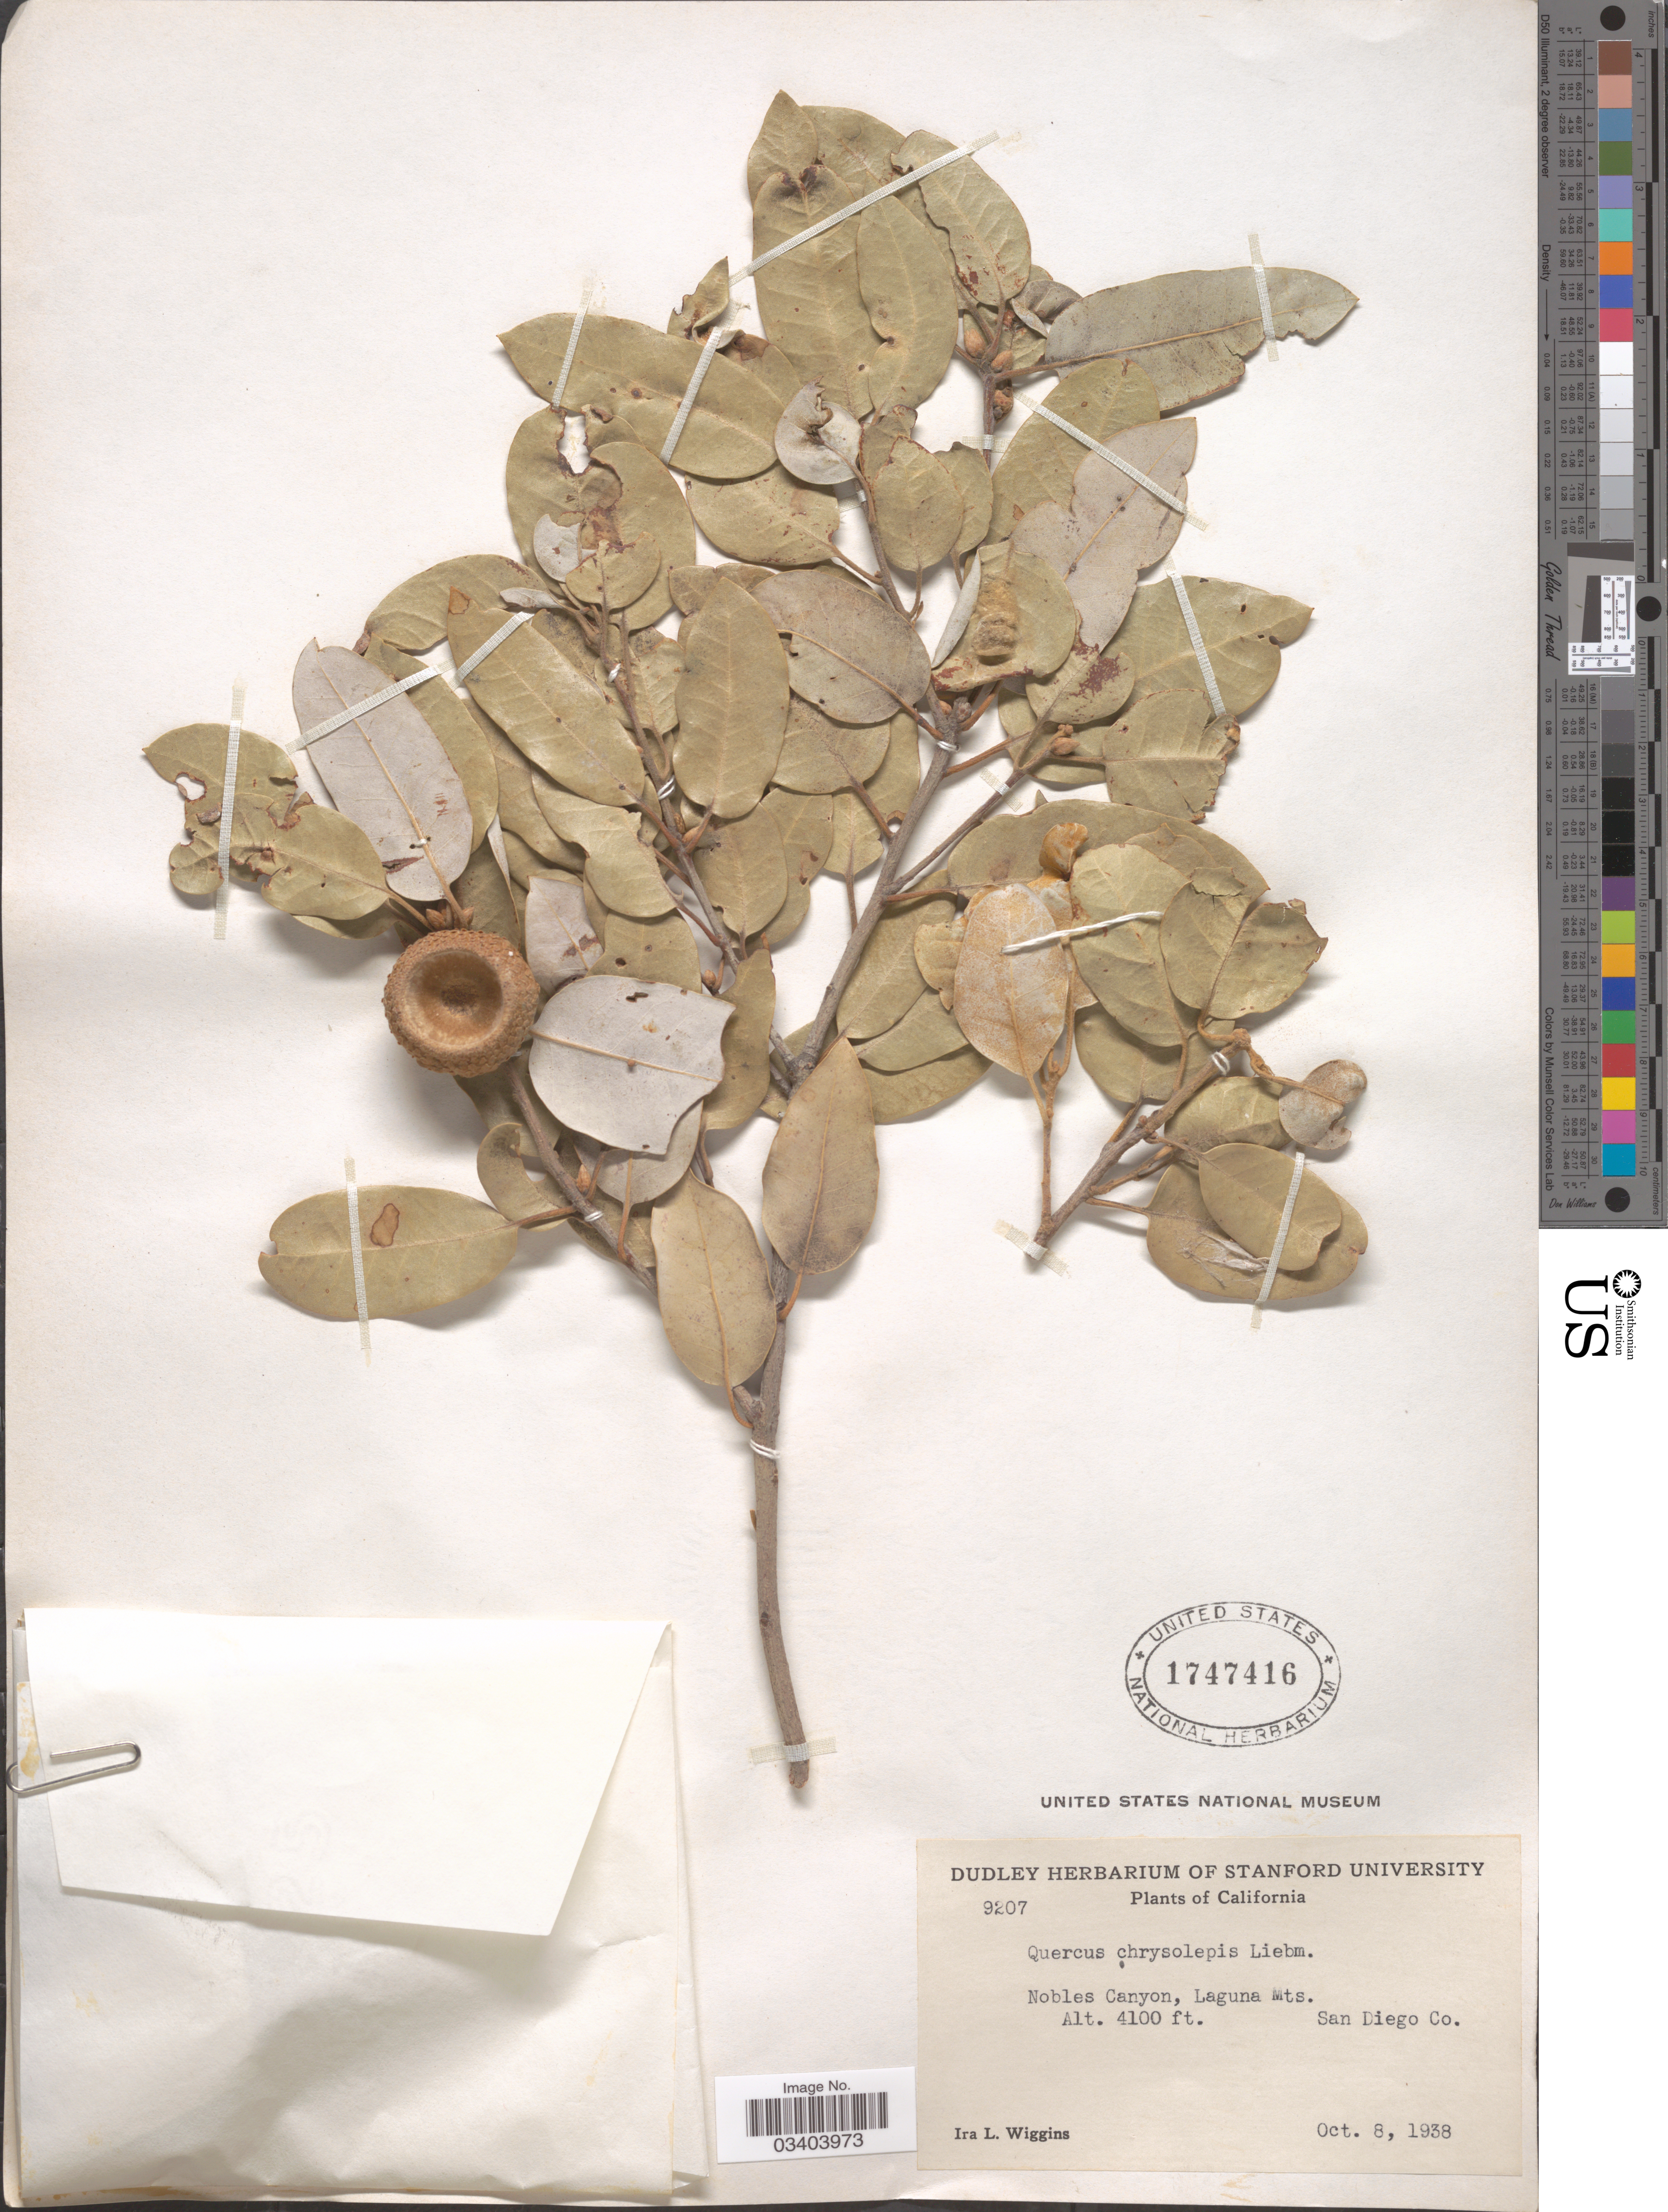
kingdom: Plantae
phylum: Tracheophyta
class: Magnoliopsida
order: Fagales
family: Fagaceae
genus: Quercus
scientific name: Quercus chrysolepis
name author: Liebm.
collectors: I. L. Wiggins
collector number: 9207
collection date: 1938-10-08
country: United States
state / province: California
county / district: San Diego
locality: Nobles Canyon, Laguna Mts. San Diego Co.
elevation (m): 1250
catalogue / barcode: US 1747416